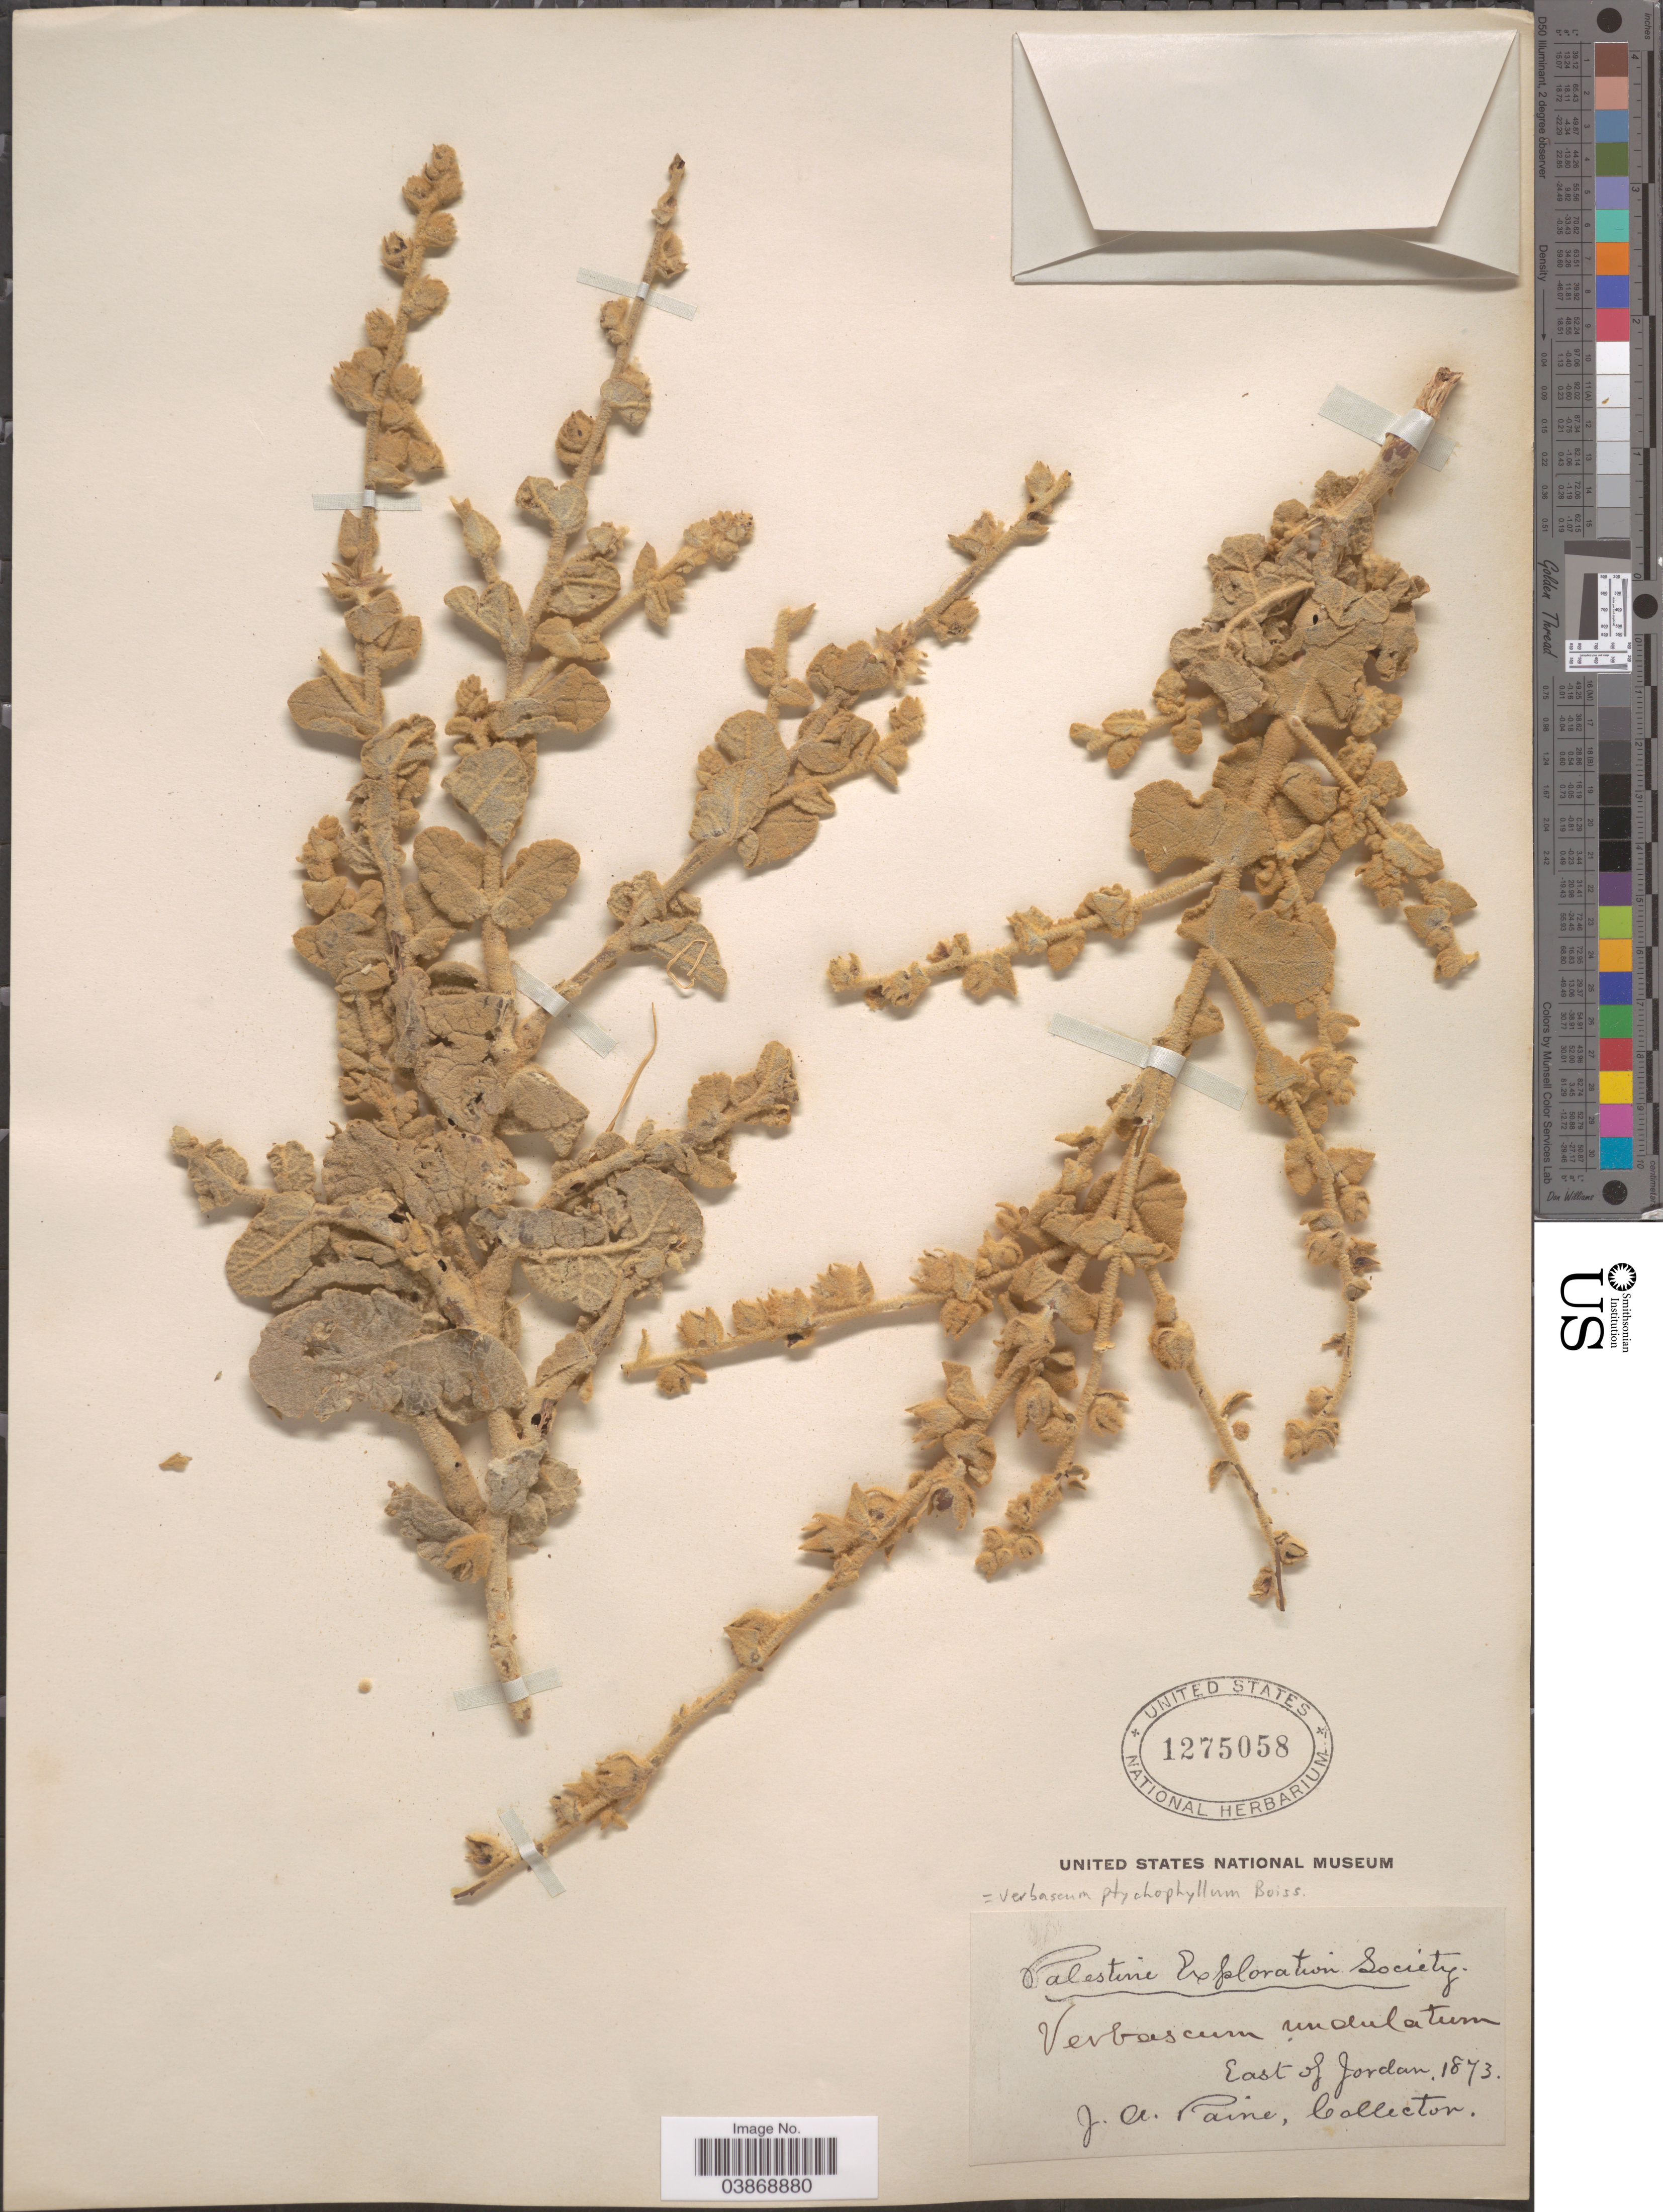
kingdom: Plantae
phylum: Tracheophyta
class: Magnoliopsida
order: Lamiales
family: Scrophulariaceae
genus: Verbascum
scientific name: Verbascum ptychophyllum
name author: Boiss.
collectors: J. A. Paine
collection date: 1873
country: Israel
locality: East of Jordan.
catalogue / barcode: US 1275058